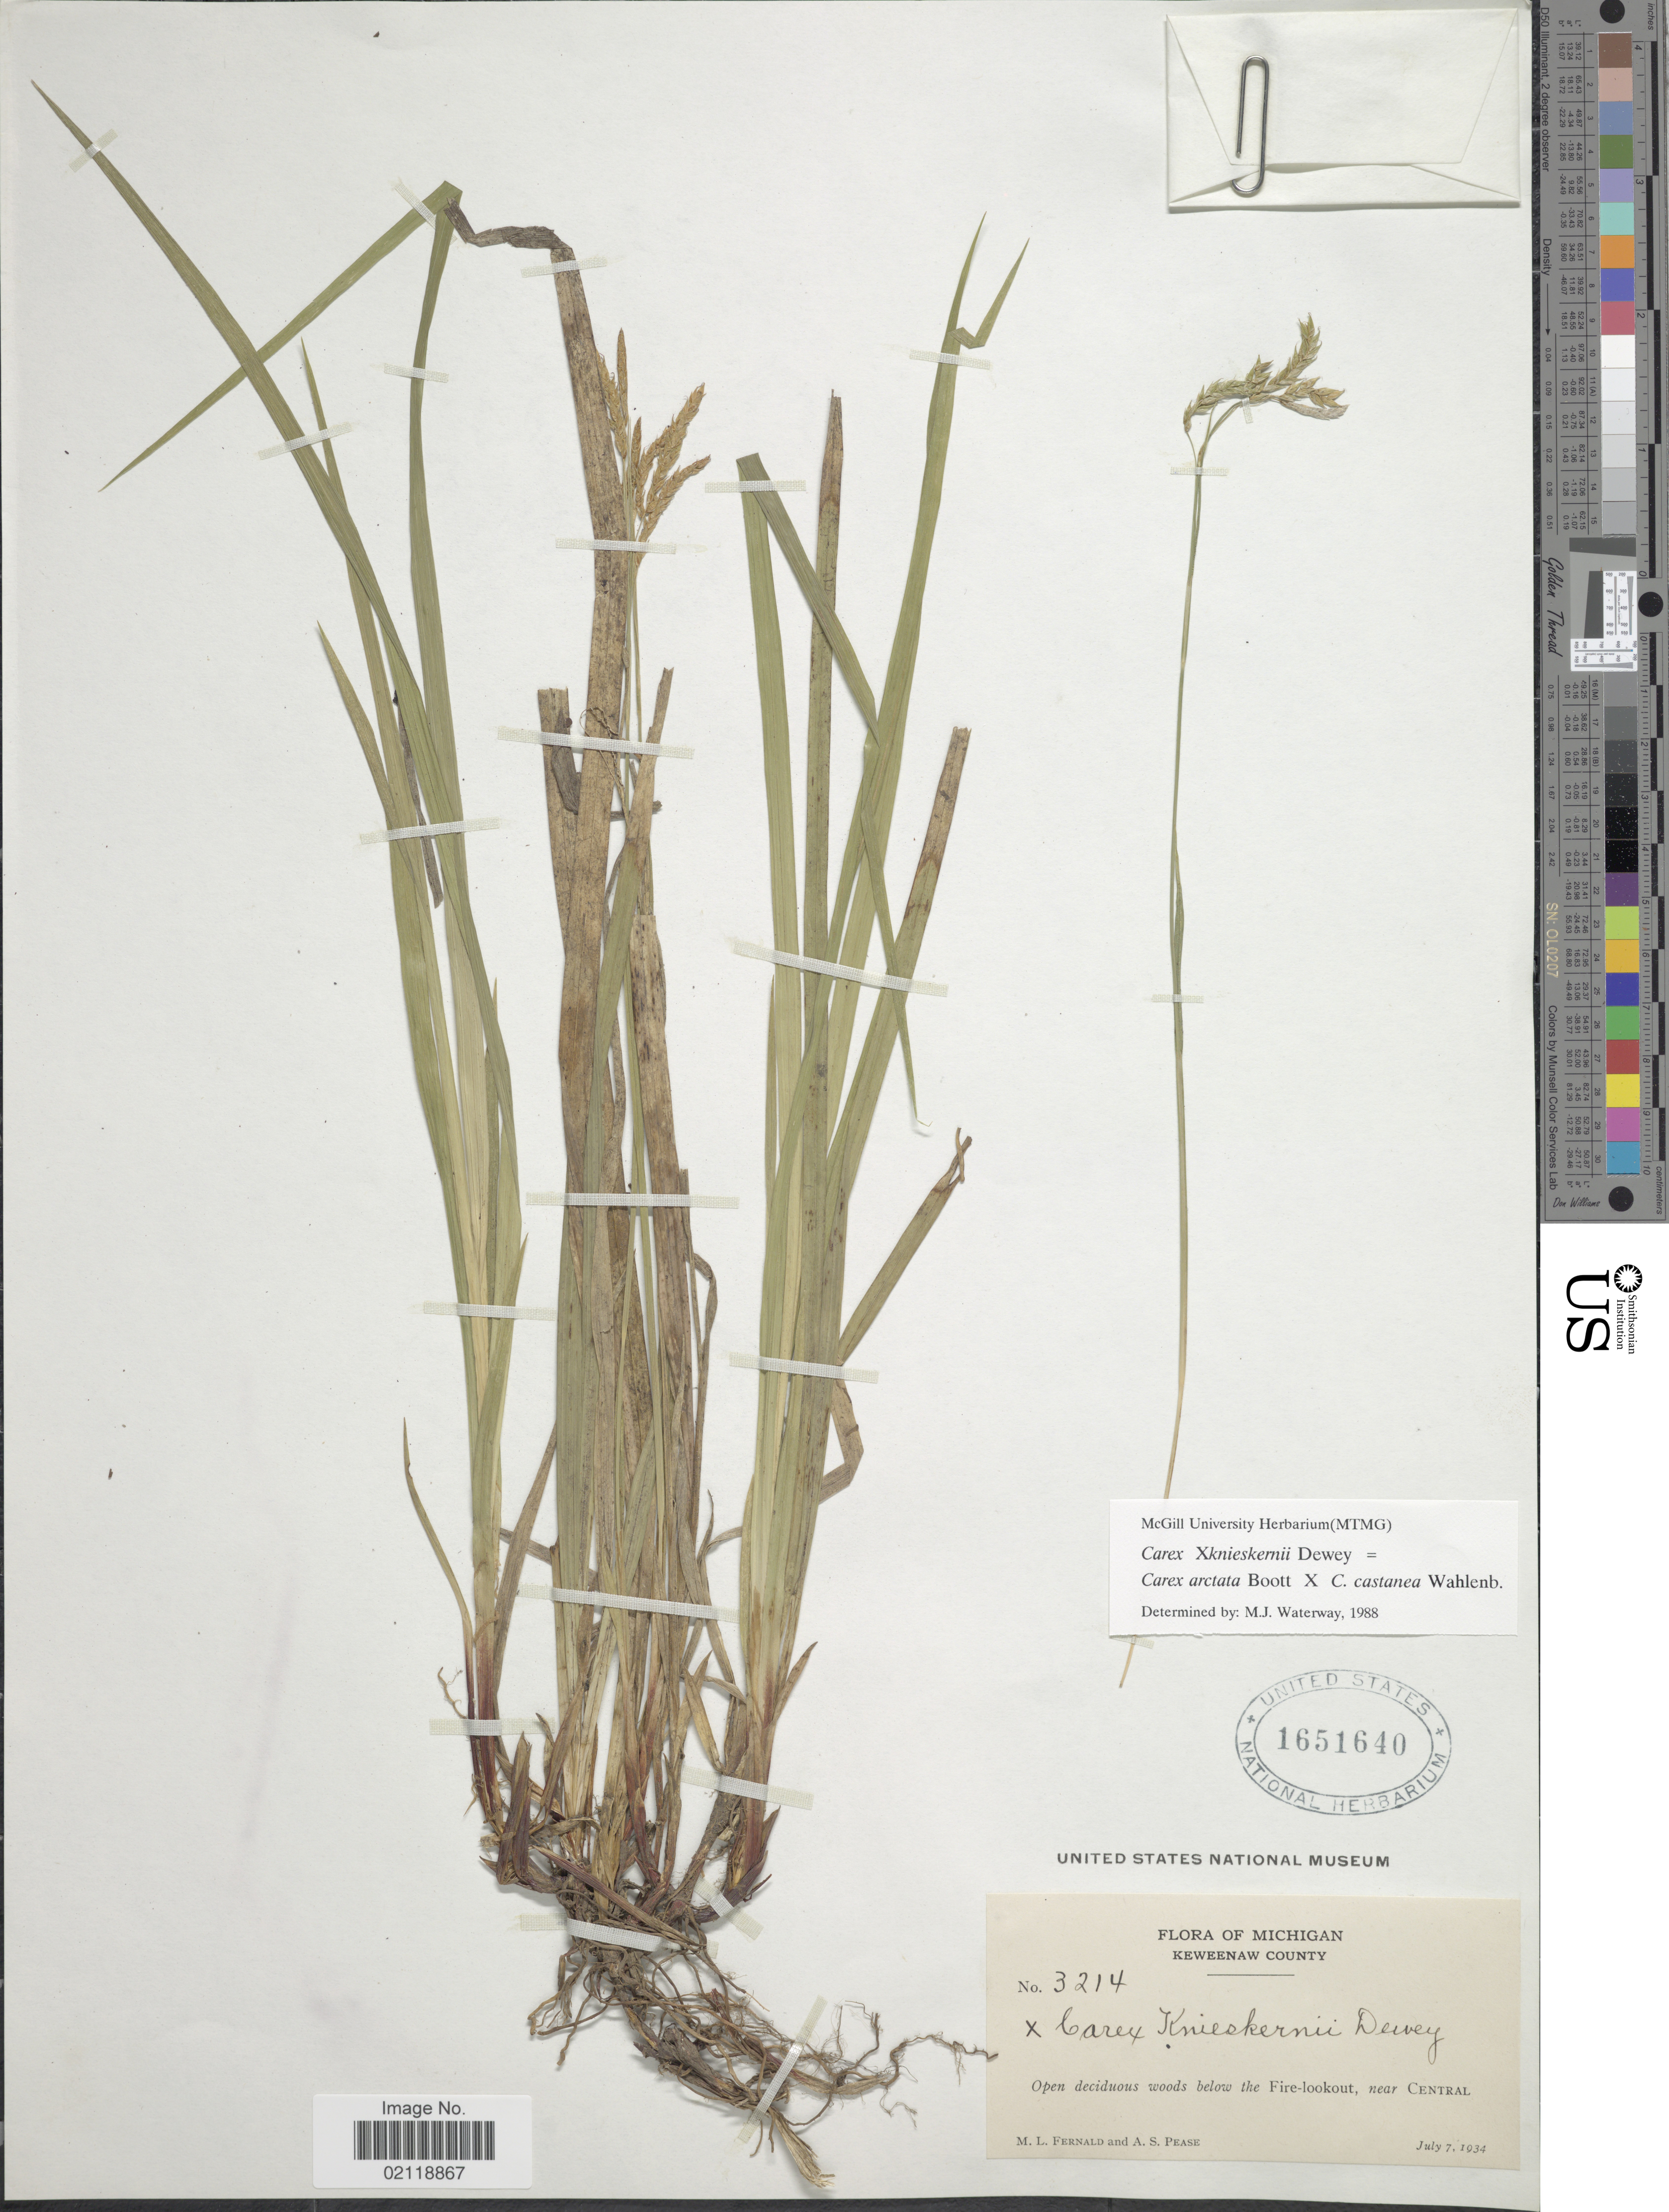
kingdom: Plantae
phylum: Tracheophyta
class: Liliopsida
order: Poales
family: Cyperaceae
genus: Carex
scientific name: Carex x knieskernii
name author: Dewey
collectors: M. L. Fernald & A. S. Pease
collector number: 3214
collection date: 1934-07-07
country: United States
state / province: Michigan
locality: Keweenaw County, open woods below the Fire-Lookout, near Central.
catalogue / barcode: US 1651640